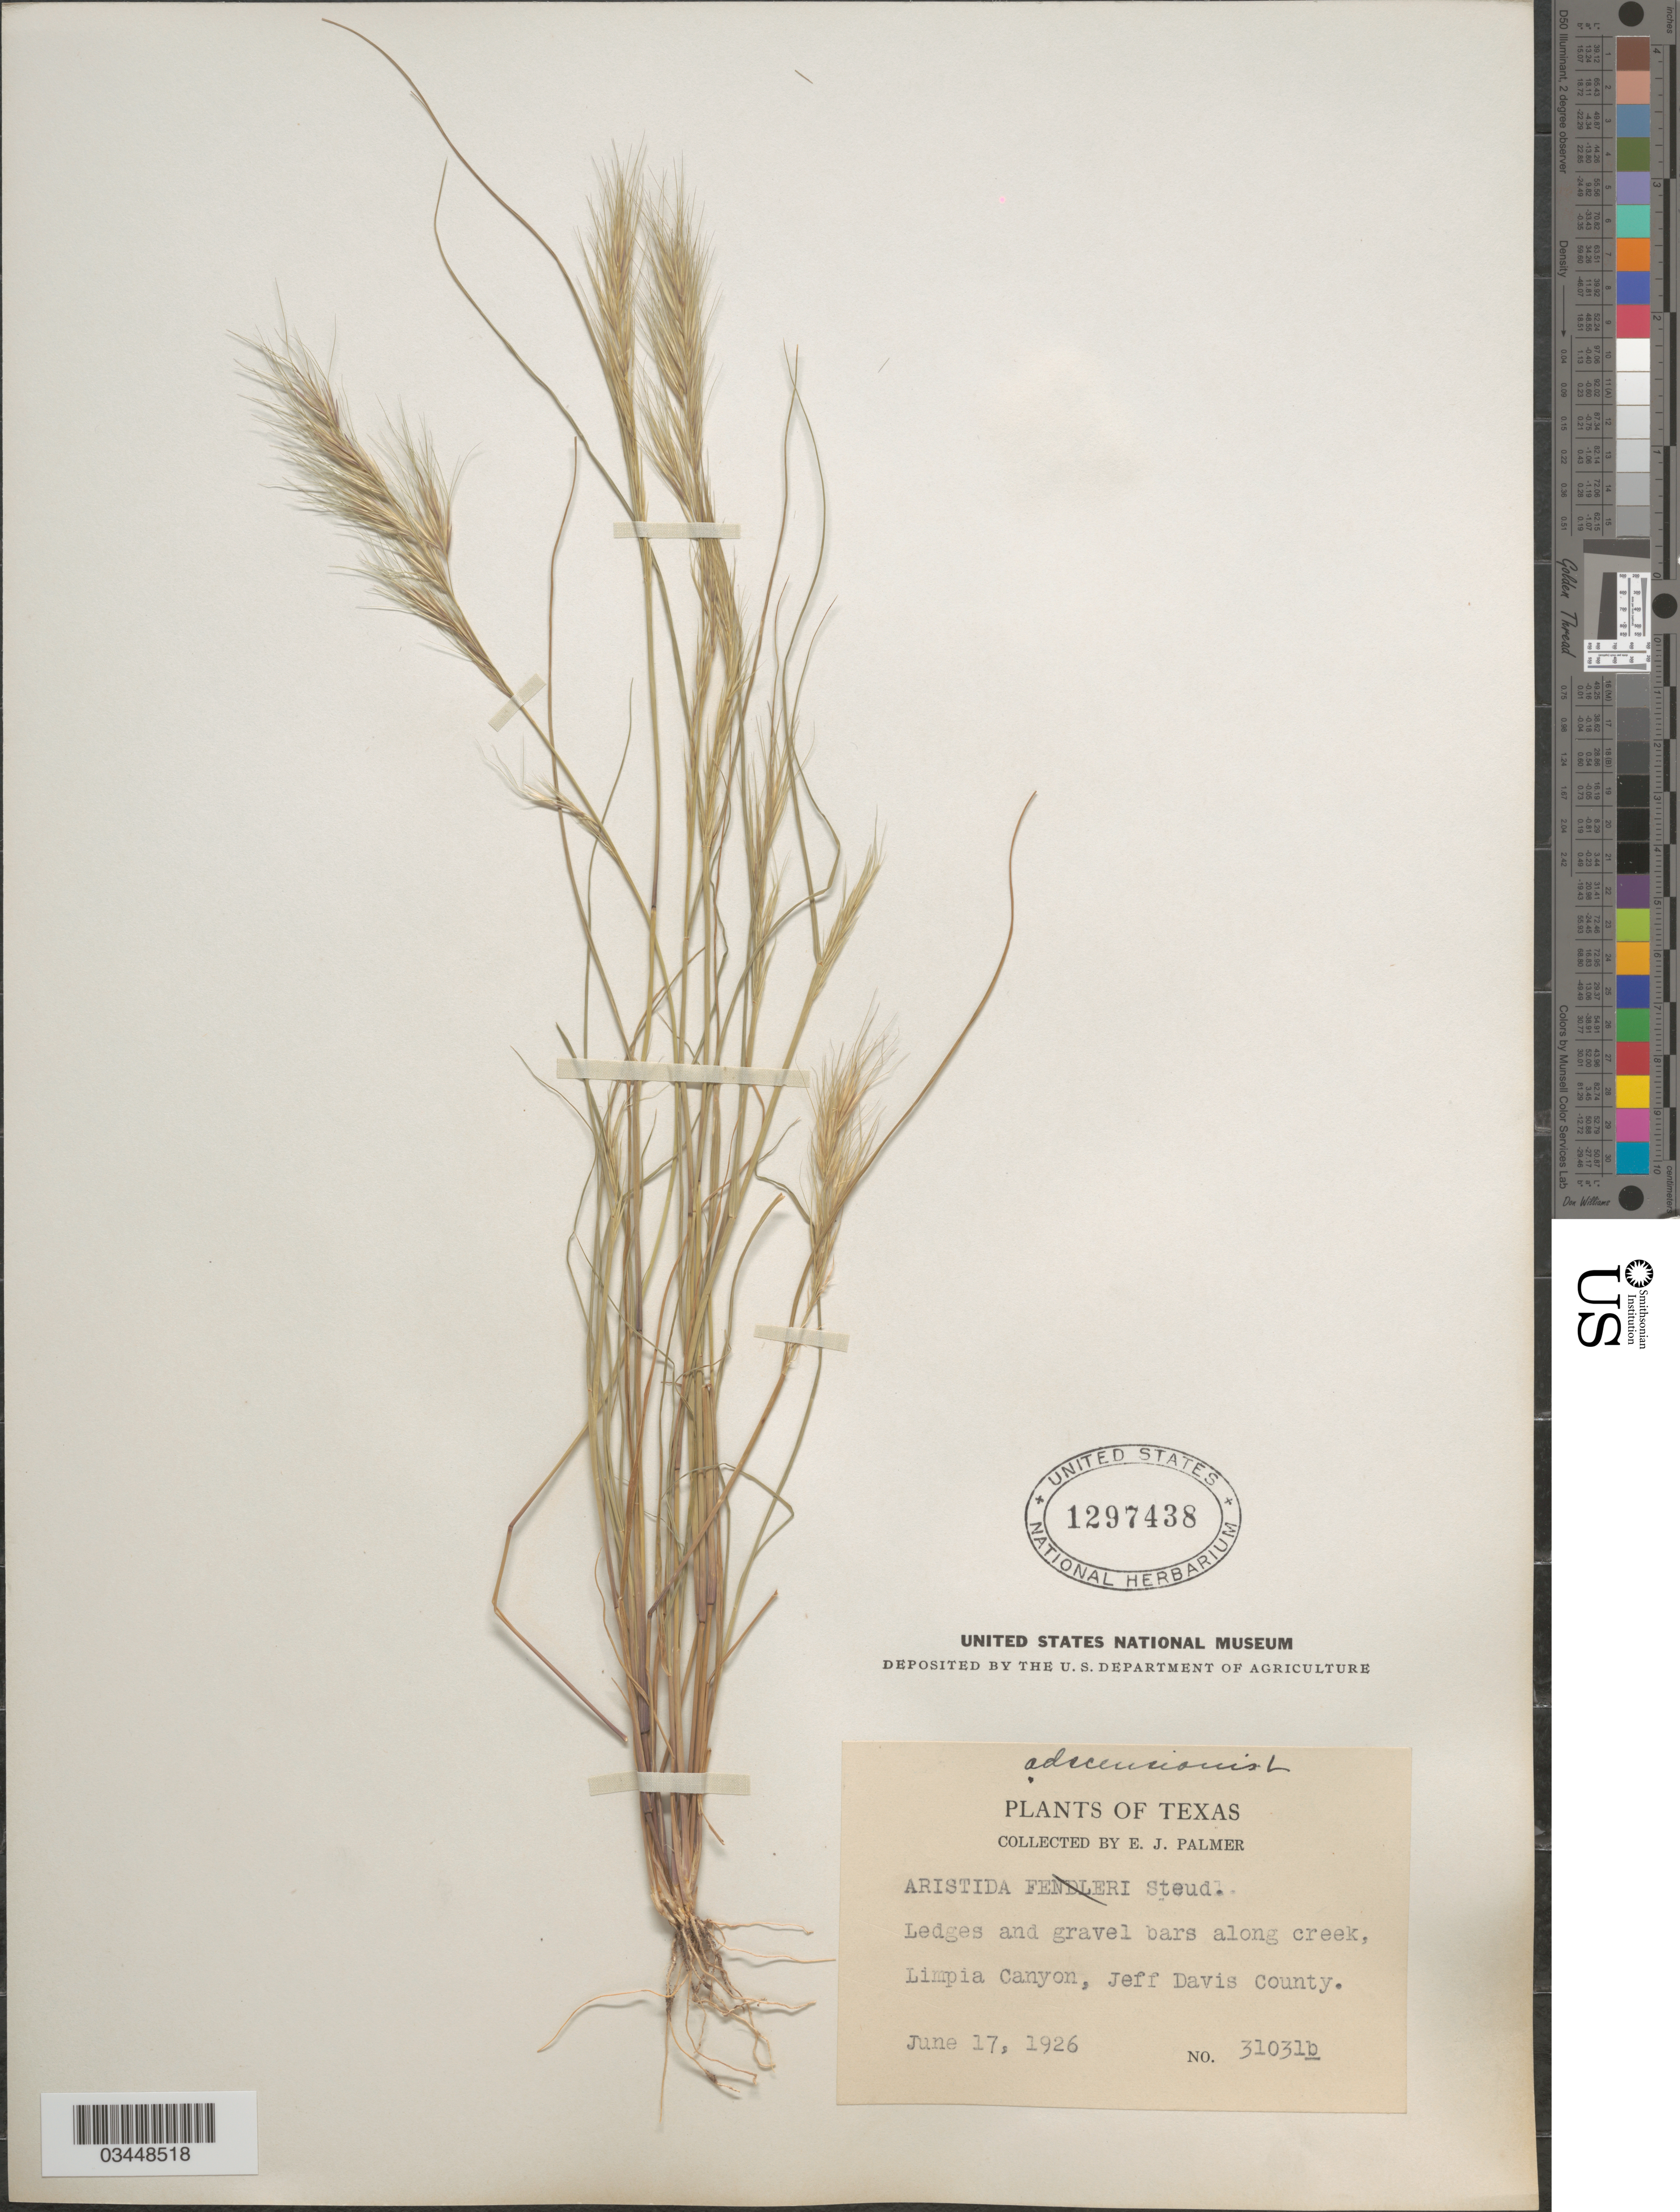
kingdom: Plantae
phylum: Tracheophyta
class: Liliopsida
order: Poales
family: Poaceae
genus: Aristida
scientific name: Aristida adscensionis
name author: L.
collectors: E. J. Palmer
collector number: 31031b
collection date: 1926-06-17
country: United States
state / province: Texas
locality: Ledhes and gravel bars along creek, Limpia Canyon, Jeff Davis County.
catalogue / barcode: US 1297438